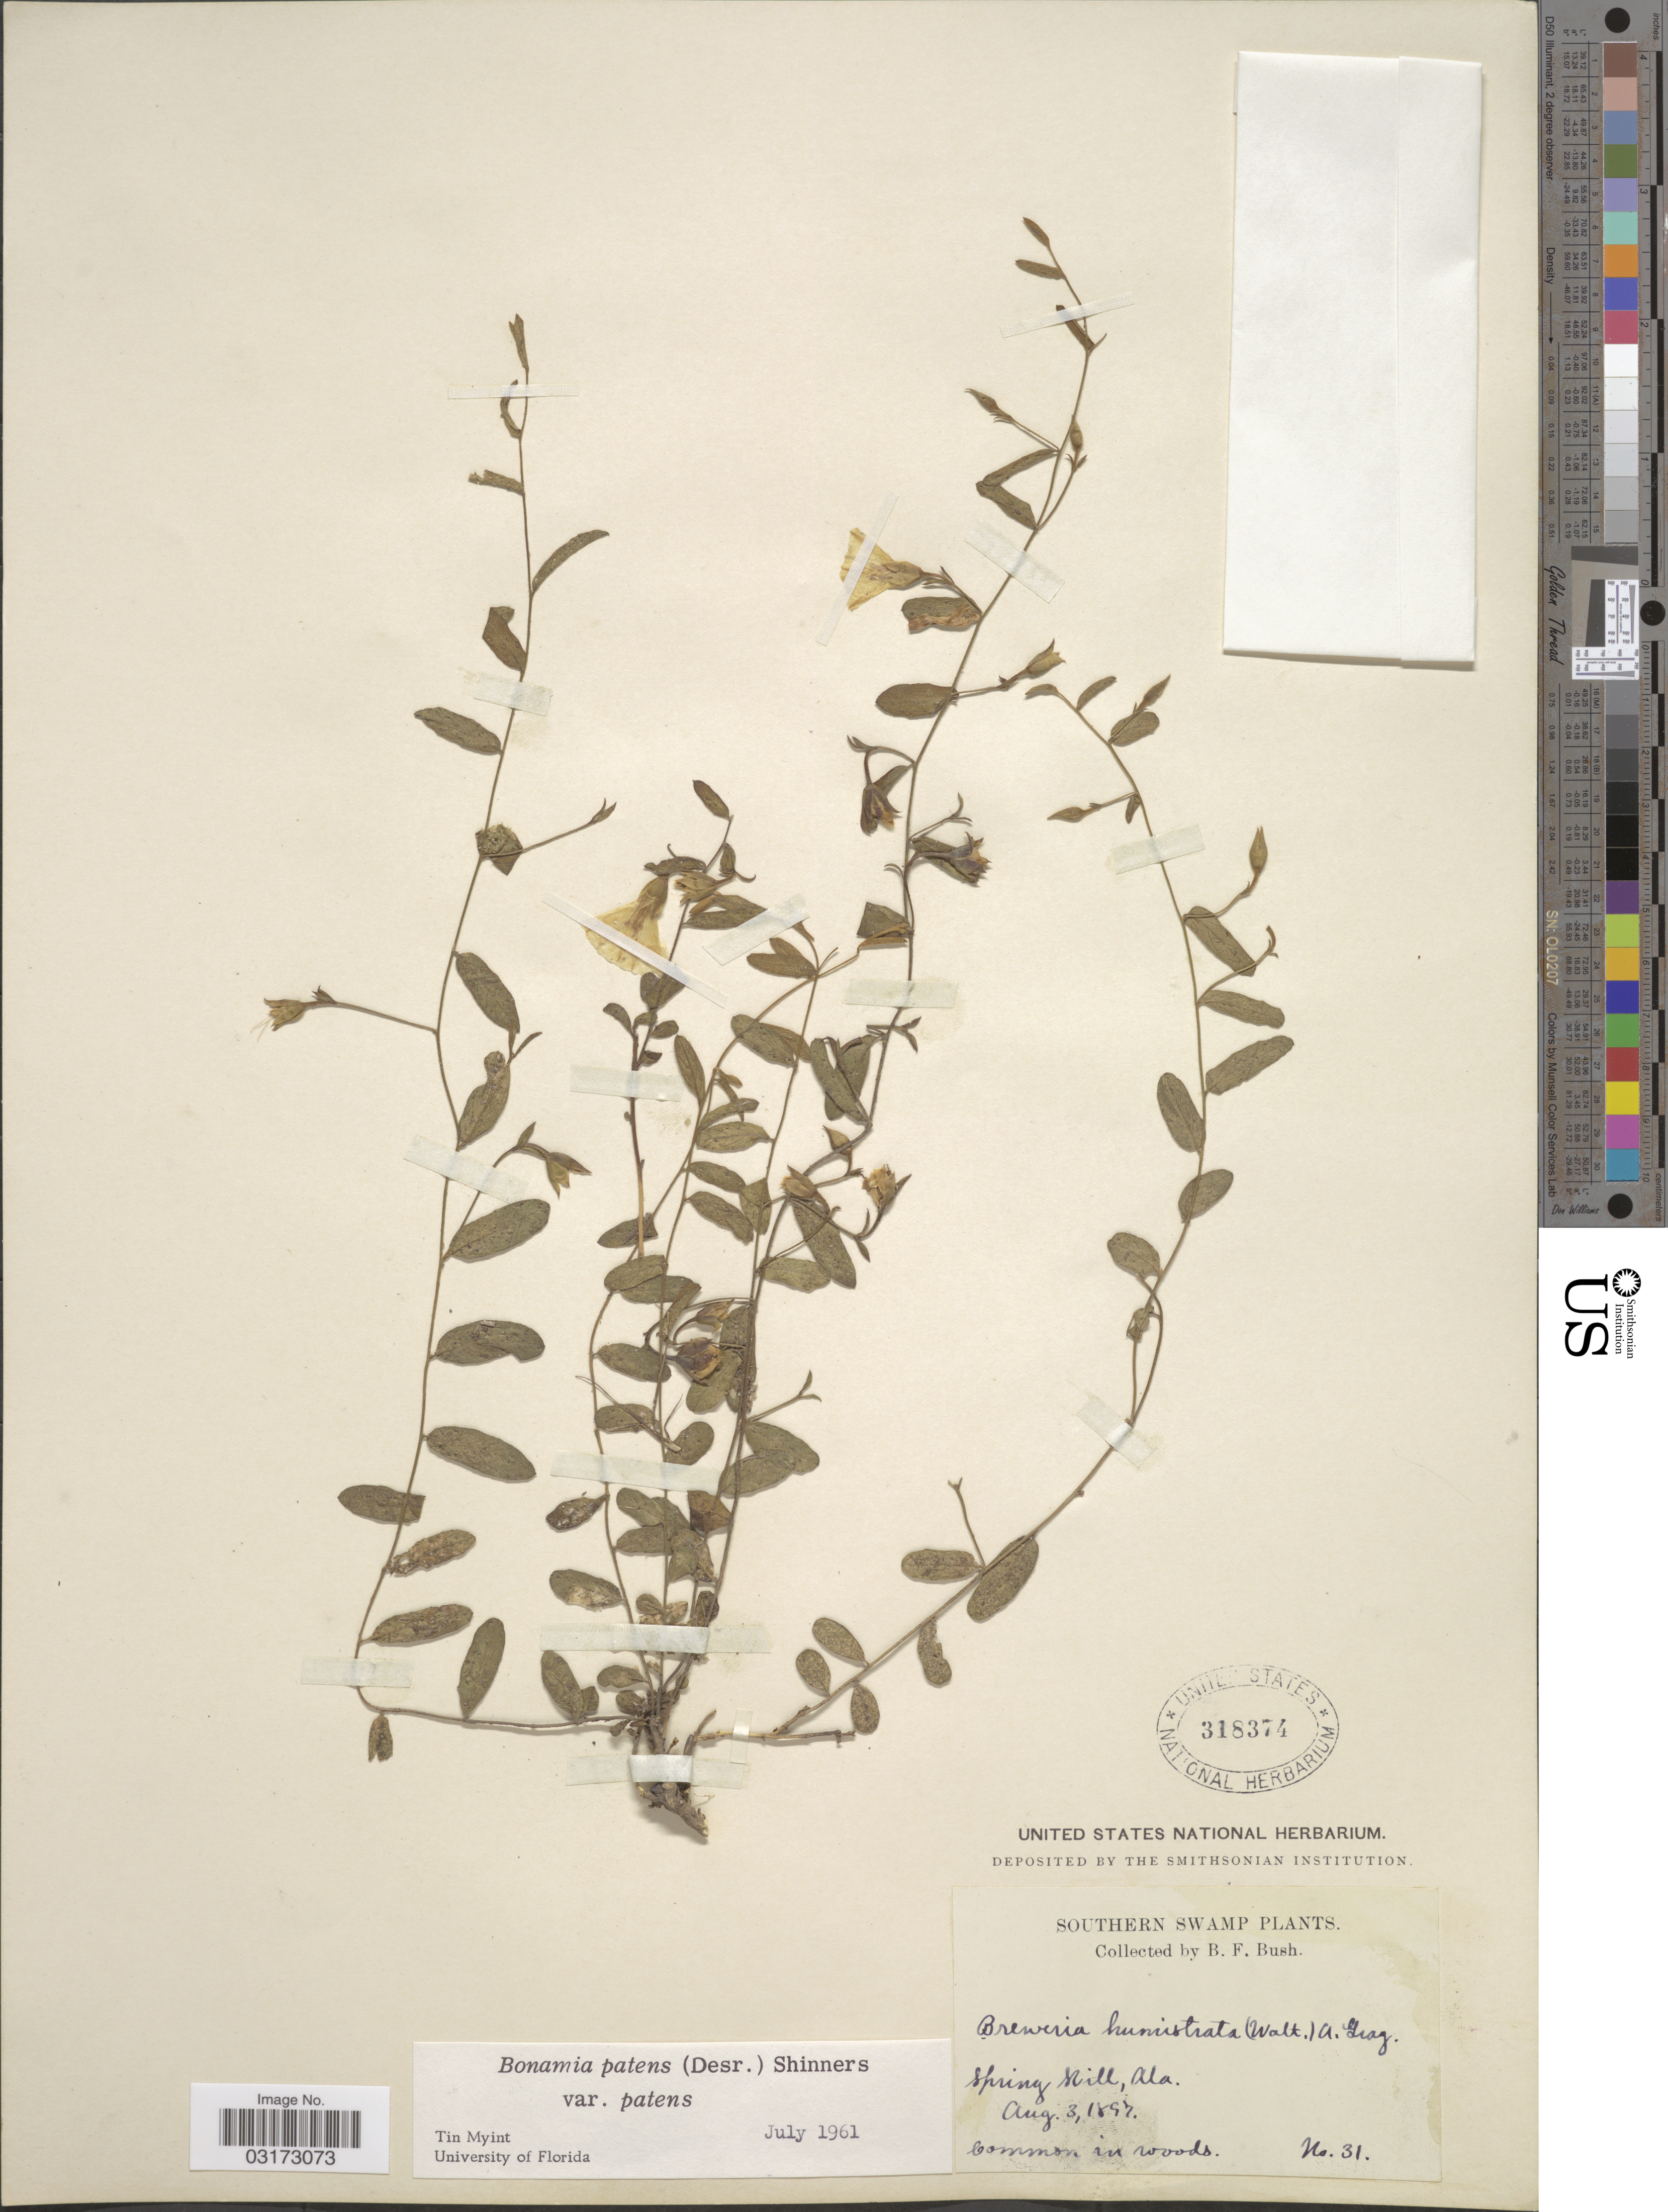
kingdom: Plantae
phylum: Tracheophyta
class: Magnoliopsida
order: Solanales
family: Convolvulaceae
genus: Stylisma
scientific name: Stylisma patens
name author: (Desr.) Myint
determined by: Strong, Mark T., (BOT), Smithsonian Institution - National Museum of Natural History (UNITED STATES)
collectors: B. F. Bush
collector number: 31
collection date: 1897-08-03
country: United States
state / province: Alabama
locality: Southern Swamp. Spring Hill, Ala.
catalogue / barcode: US 318374